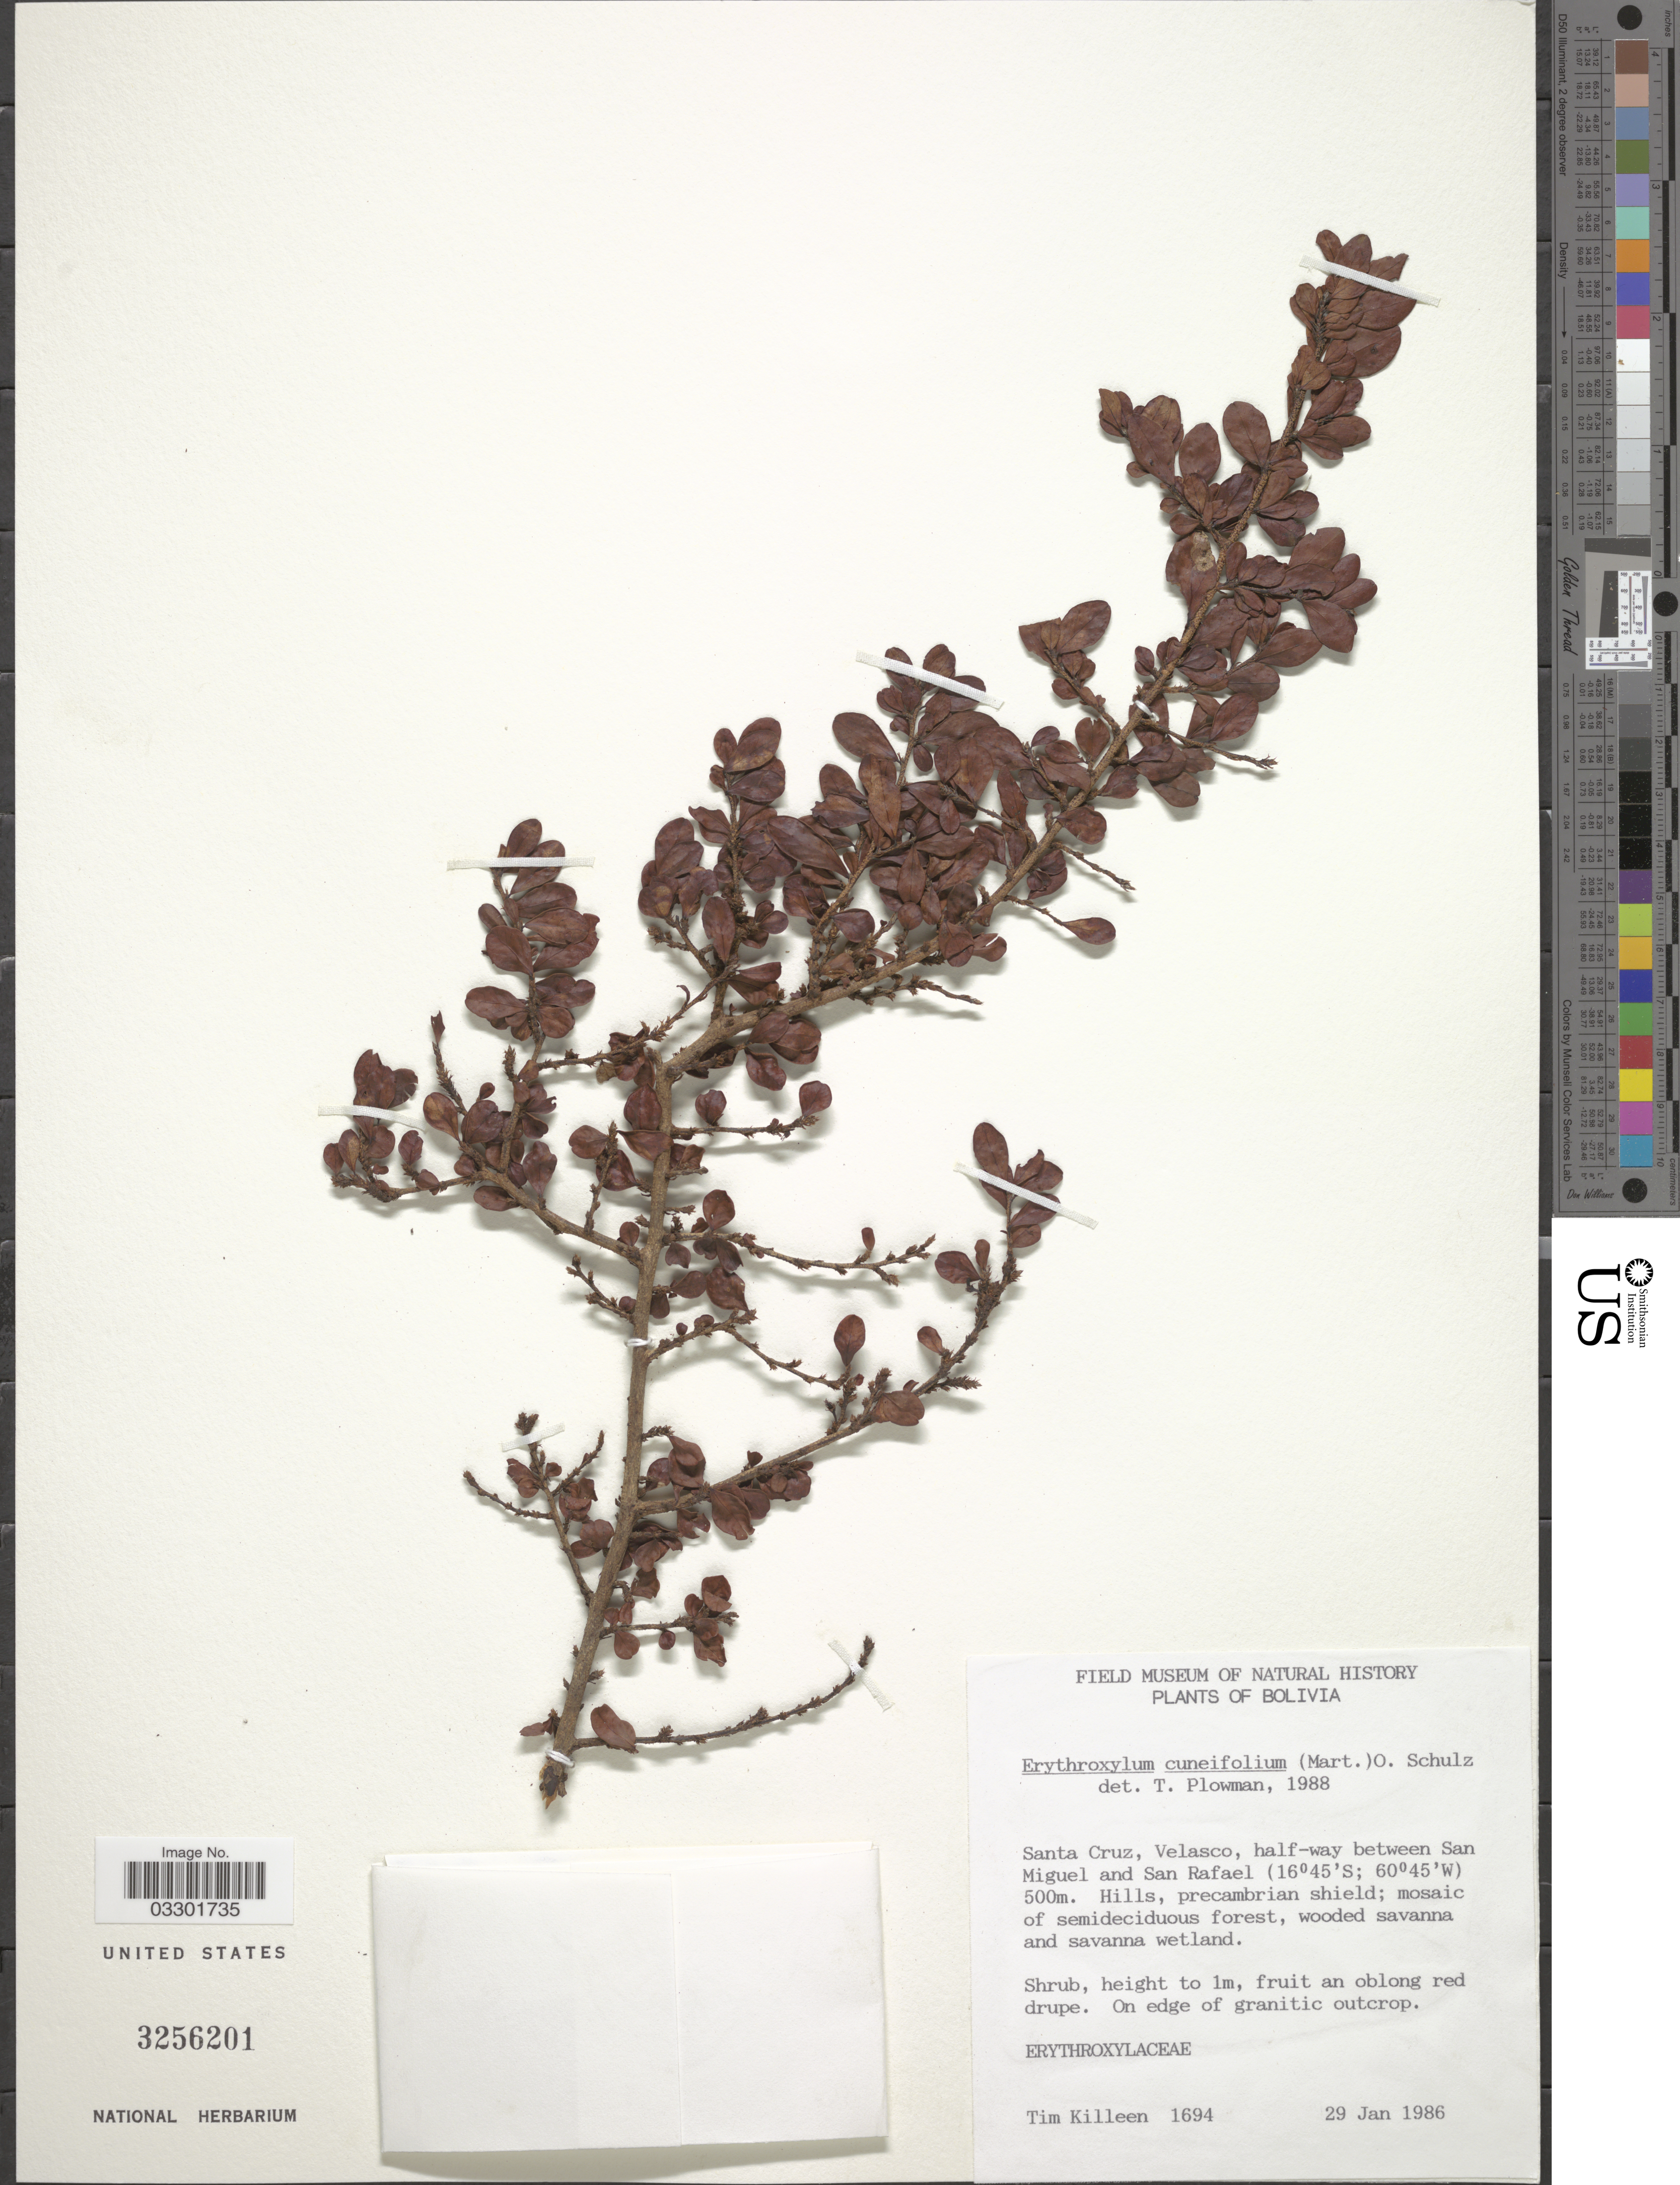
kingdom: Plantae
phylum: Tracheophyta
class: Magnoliopsida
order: Malpighiales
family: Erythroxylaceae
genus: Erythroxylum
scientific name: Erythroxylum cuneifolium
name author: (Mart.) O.E. Schulz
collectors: T. J. Killeen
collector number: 1694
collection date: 1986-01-29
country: Bolivia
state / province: Santa Cruz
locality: Velasco, half-way between San Miguel and San Rafael.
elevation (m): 500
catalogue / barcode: US 3256201